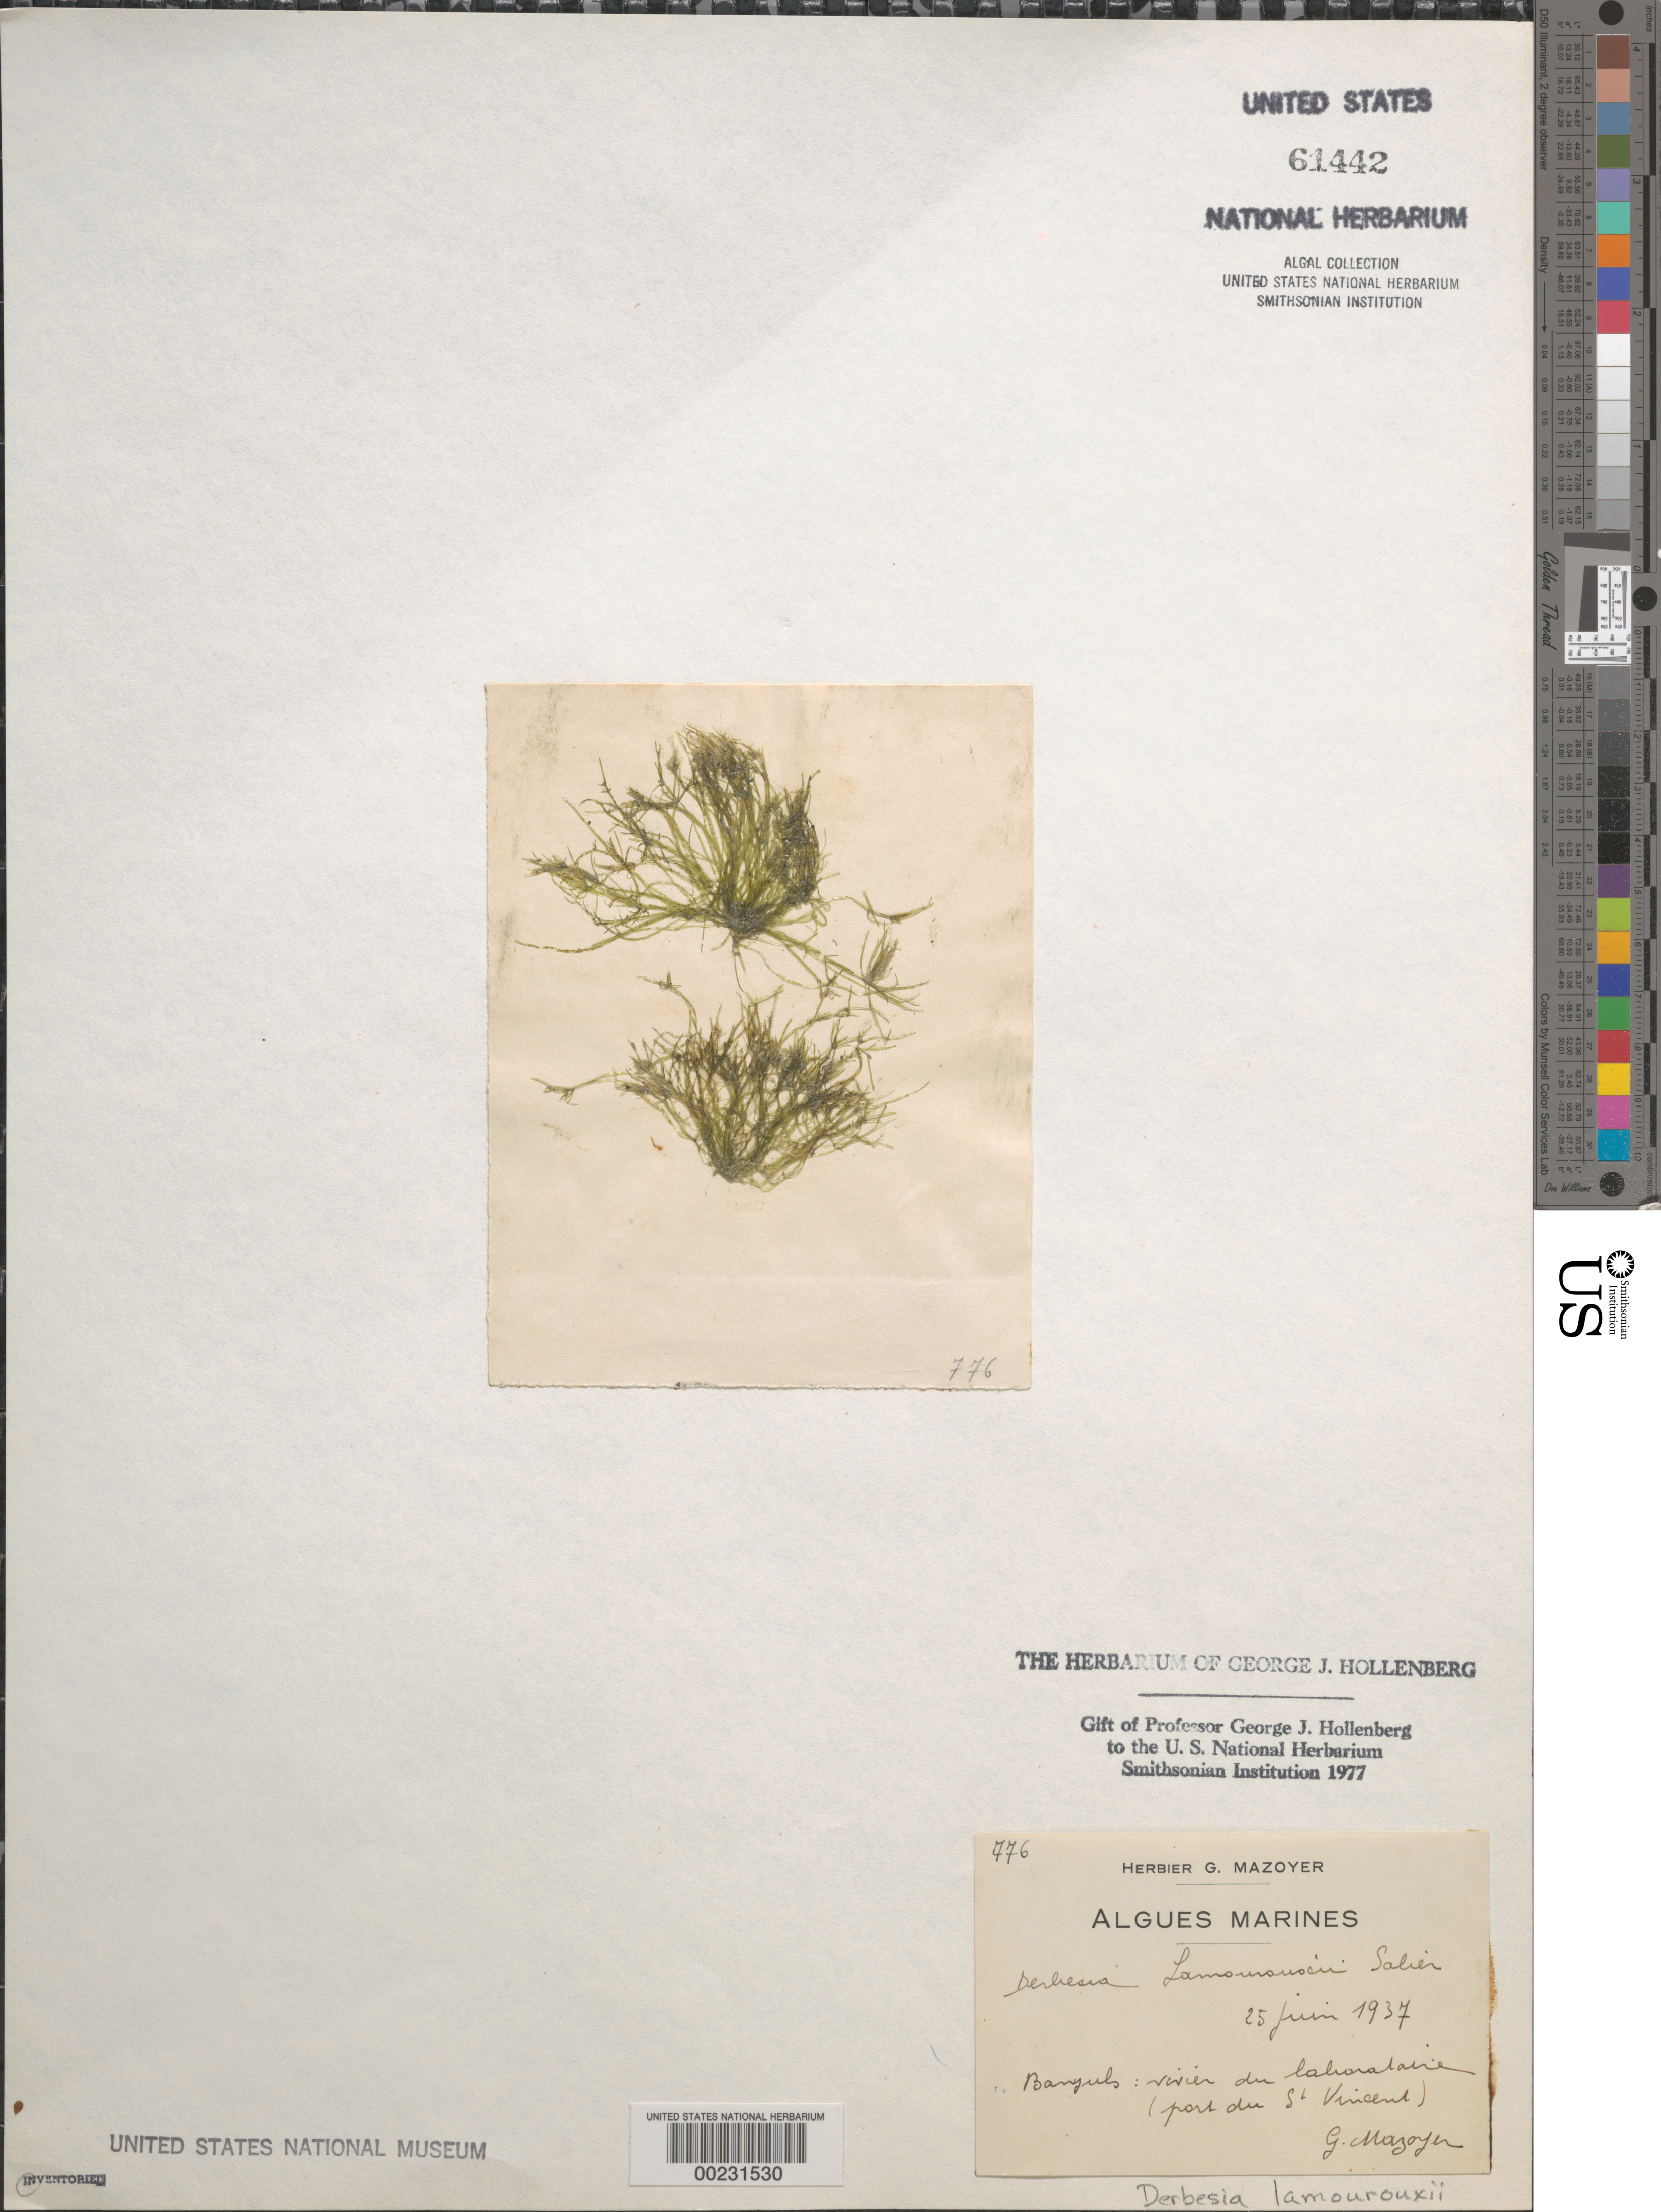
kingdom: Plantae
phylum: Chlorophyta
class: Ulvophyceae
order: Bryopsidales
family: Derbesiaceae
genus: Pedobesia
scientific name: Pedobesia simplex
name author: (Menegh. ex Kütz.) M.J. Wynne & Leliaert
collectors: G. Feldman-Mazoyer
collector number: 776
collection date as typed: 25 Jun 1937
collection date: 1937-06-25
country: France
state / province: Occitanie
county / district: Pyrénées-Orientales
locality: Banyuls-sur-Mer, Port du St. Vincent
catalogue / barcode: US 61442